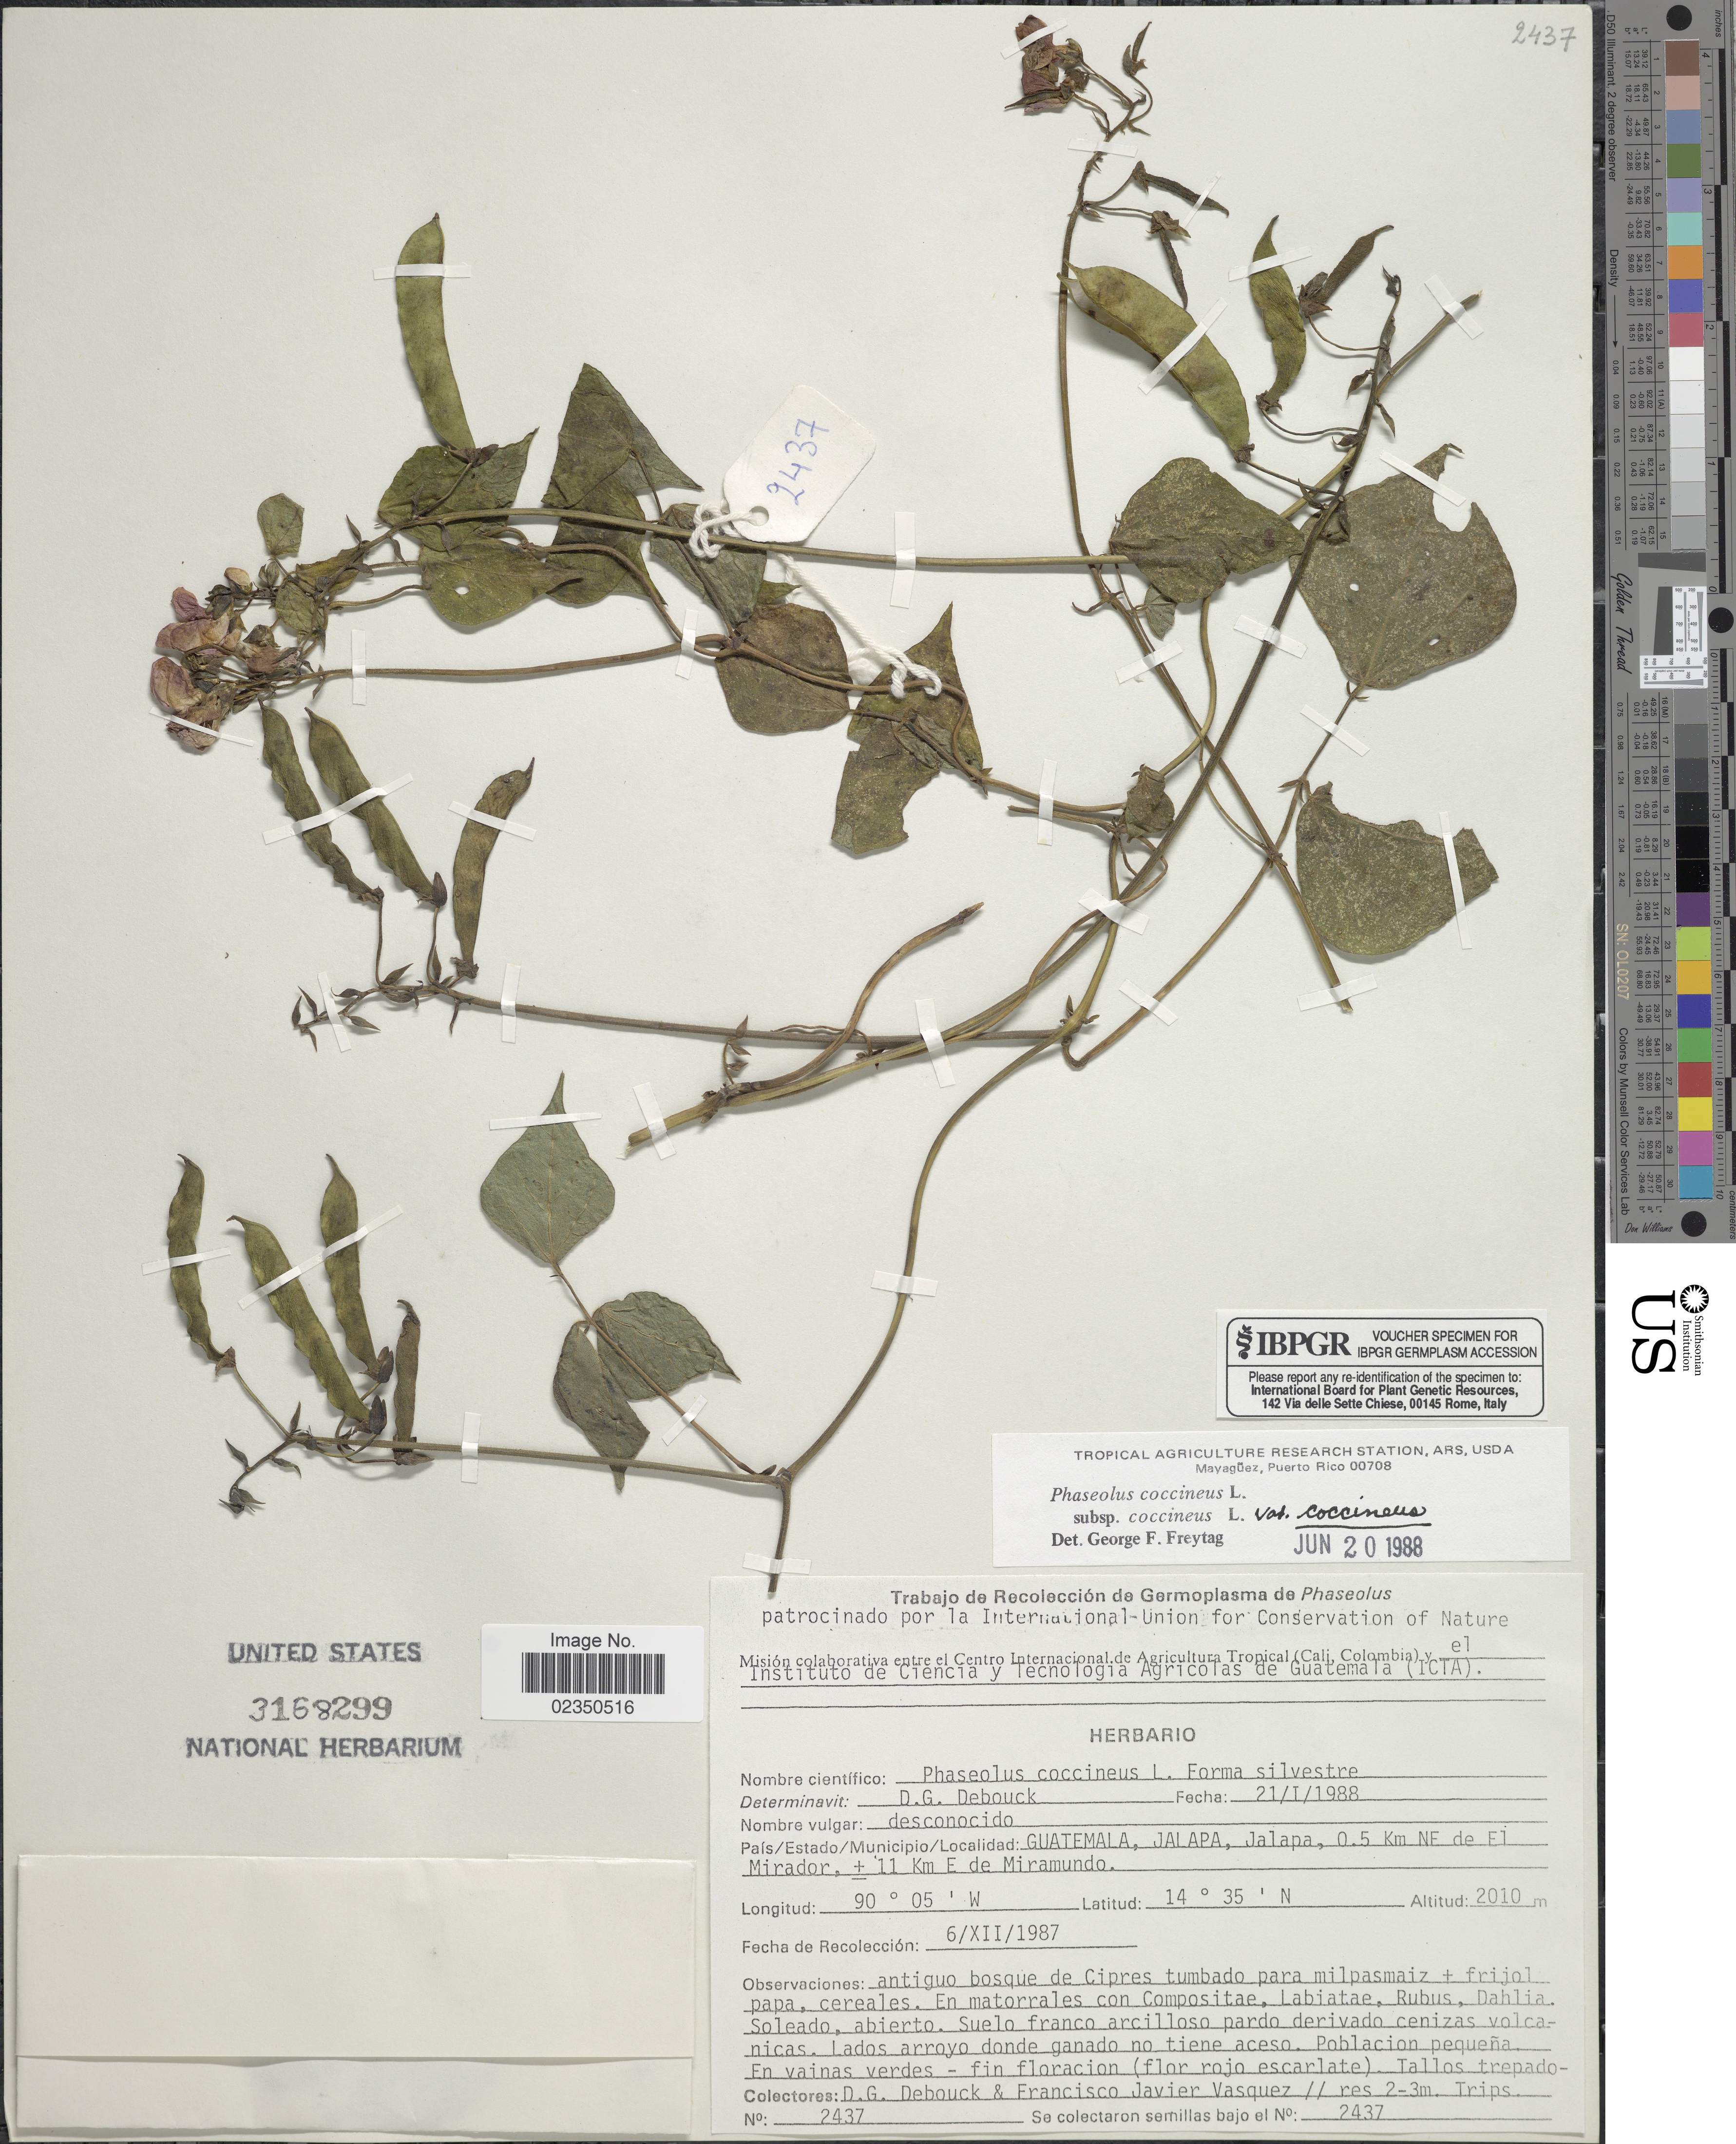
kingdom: Plantae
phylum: Tracheophyta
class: Magnoliopsida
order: Fabales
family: Fabaceae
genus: Phaseolus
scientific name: Phaseolus coccineus subsp. coccineus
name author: L.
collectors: D. Debouck & F. Javier Vasquez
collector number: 2437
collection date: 1987-12-06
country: Guatemala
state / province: Jalapa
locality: Jalapa, 0.5 Km NE de El Mirador, ca. 11 Km E de Miramundo.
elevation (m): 2010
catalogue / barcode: US 3168299